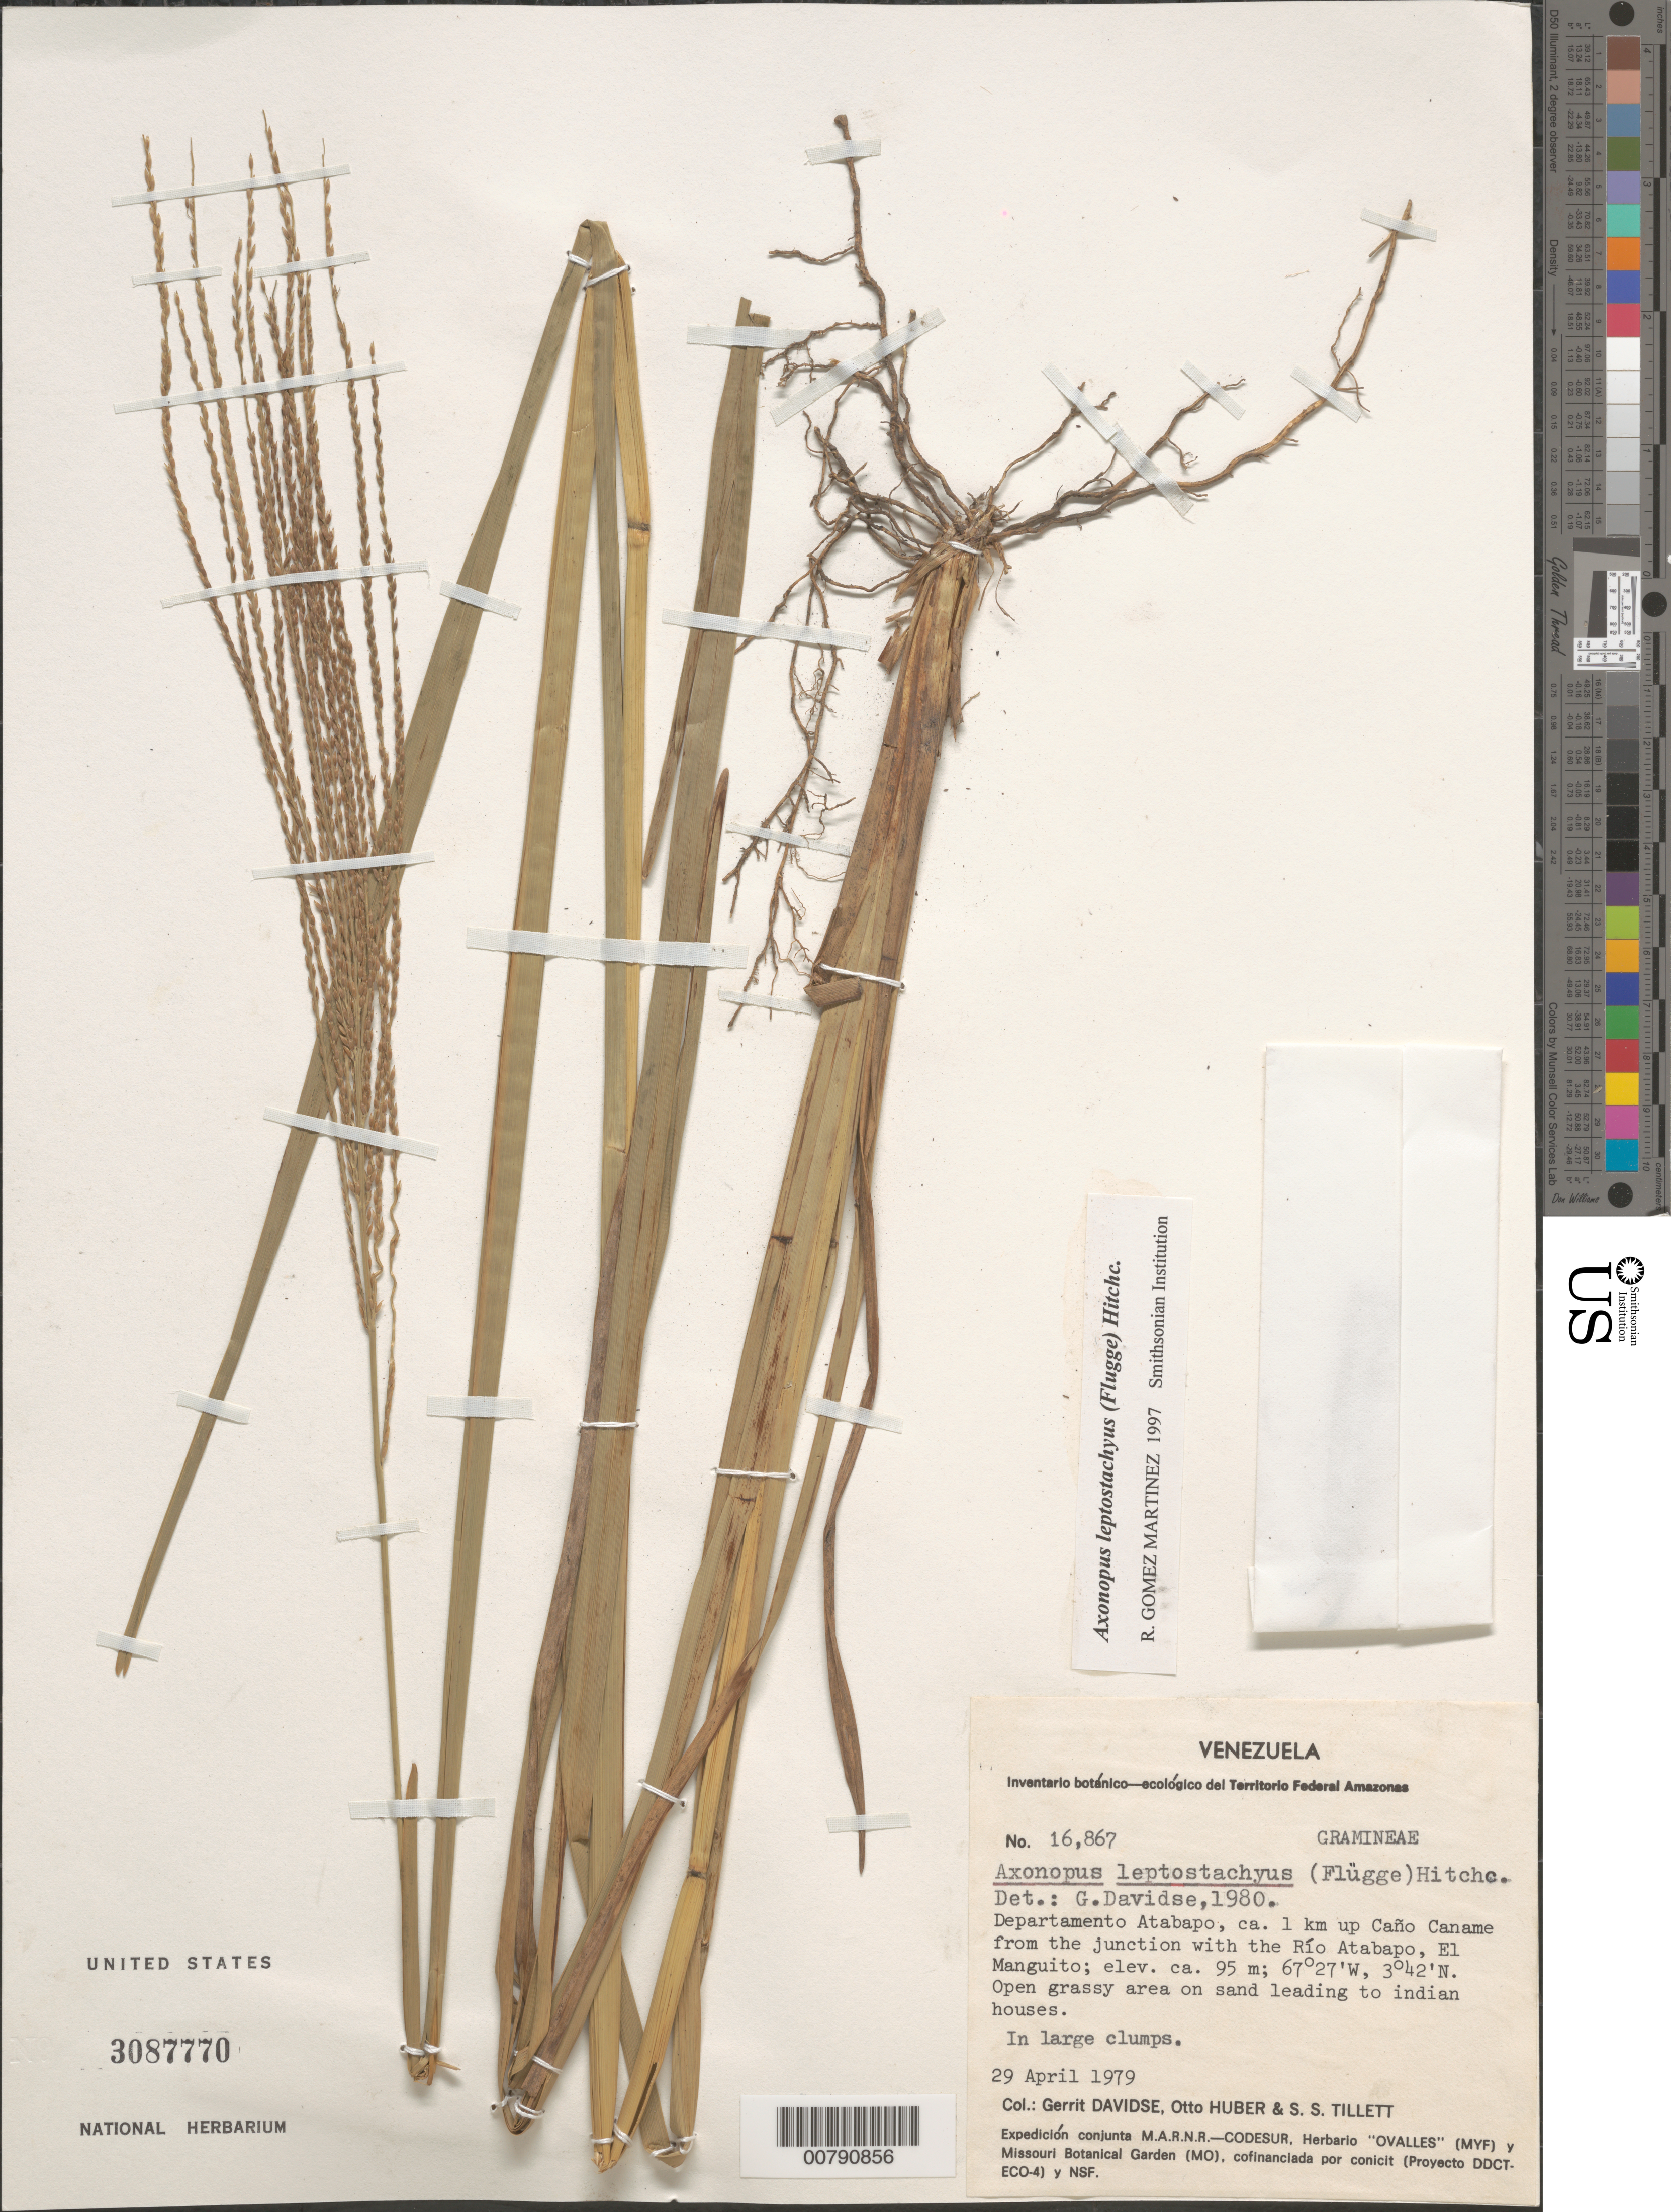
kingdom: Plantae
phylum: Tracheophyta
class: Liliopsida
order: Poales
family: Poaceae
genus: Axonopus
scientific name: Axonopus leptostachyus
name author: (Flüggé) Hitchc.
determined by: Gomez Martinez, R.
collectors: G. Davidse, O. Huber & S. S. Tillett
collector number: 16867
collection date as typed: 29-Apr-79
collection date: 1979-04-29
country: Venezuela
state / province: Amazonas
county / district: Atabapo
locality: Caño Caname, ca. 1 km up from the junction with Río Atabapo, El Manguito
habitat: Open grassy area on sand leading to indian houses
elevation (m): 95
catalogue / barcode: US 3087770